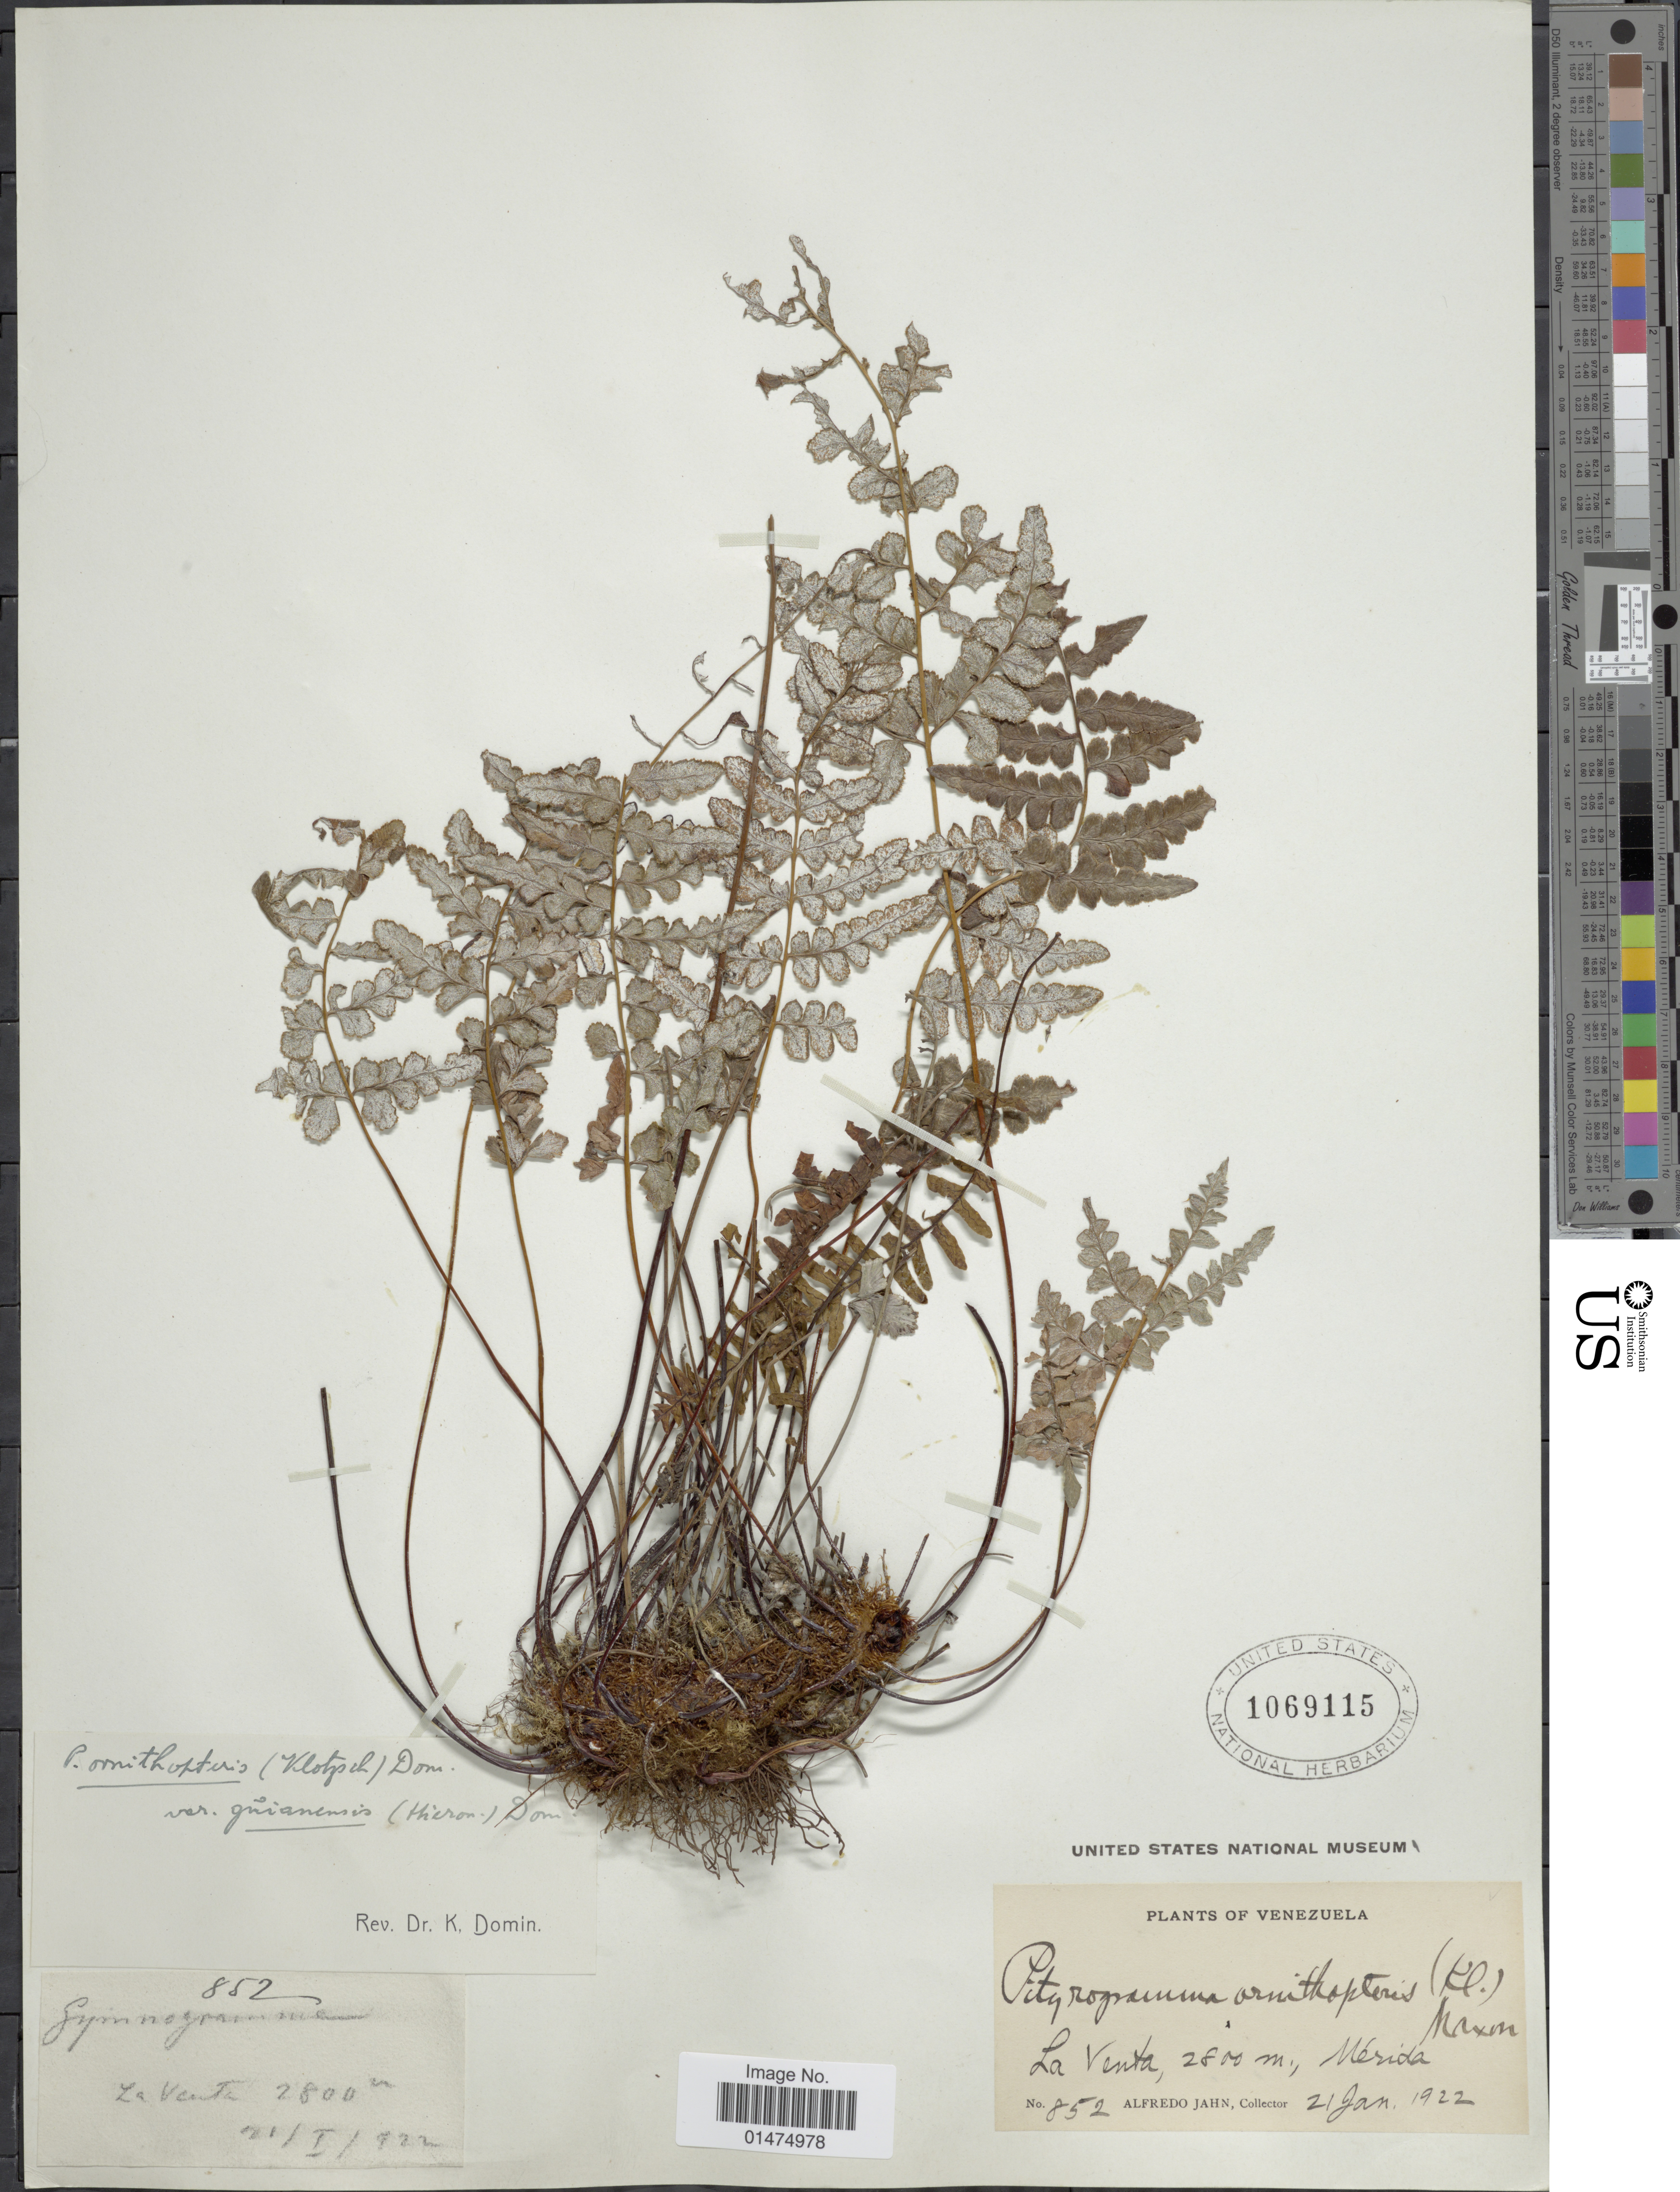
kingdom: Plantae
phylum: Tracheophyta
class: Polypodiopsida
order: Polypodiales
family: Pteridaceae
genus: Pityrogramma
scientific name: Pityrogramma chrysoconia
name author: (Desv.) Maxon ex Domin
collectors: A. Jahn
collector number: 852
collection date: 1922-01-21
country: Venezuela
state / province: Mérida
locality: Venezuela, La Venta, Merida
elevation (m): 2800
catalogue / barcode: US 1069115